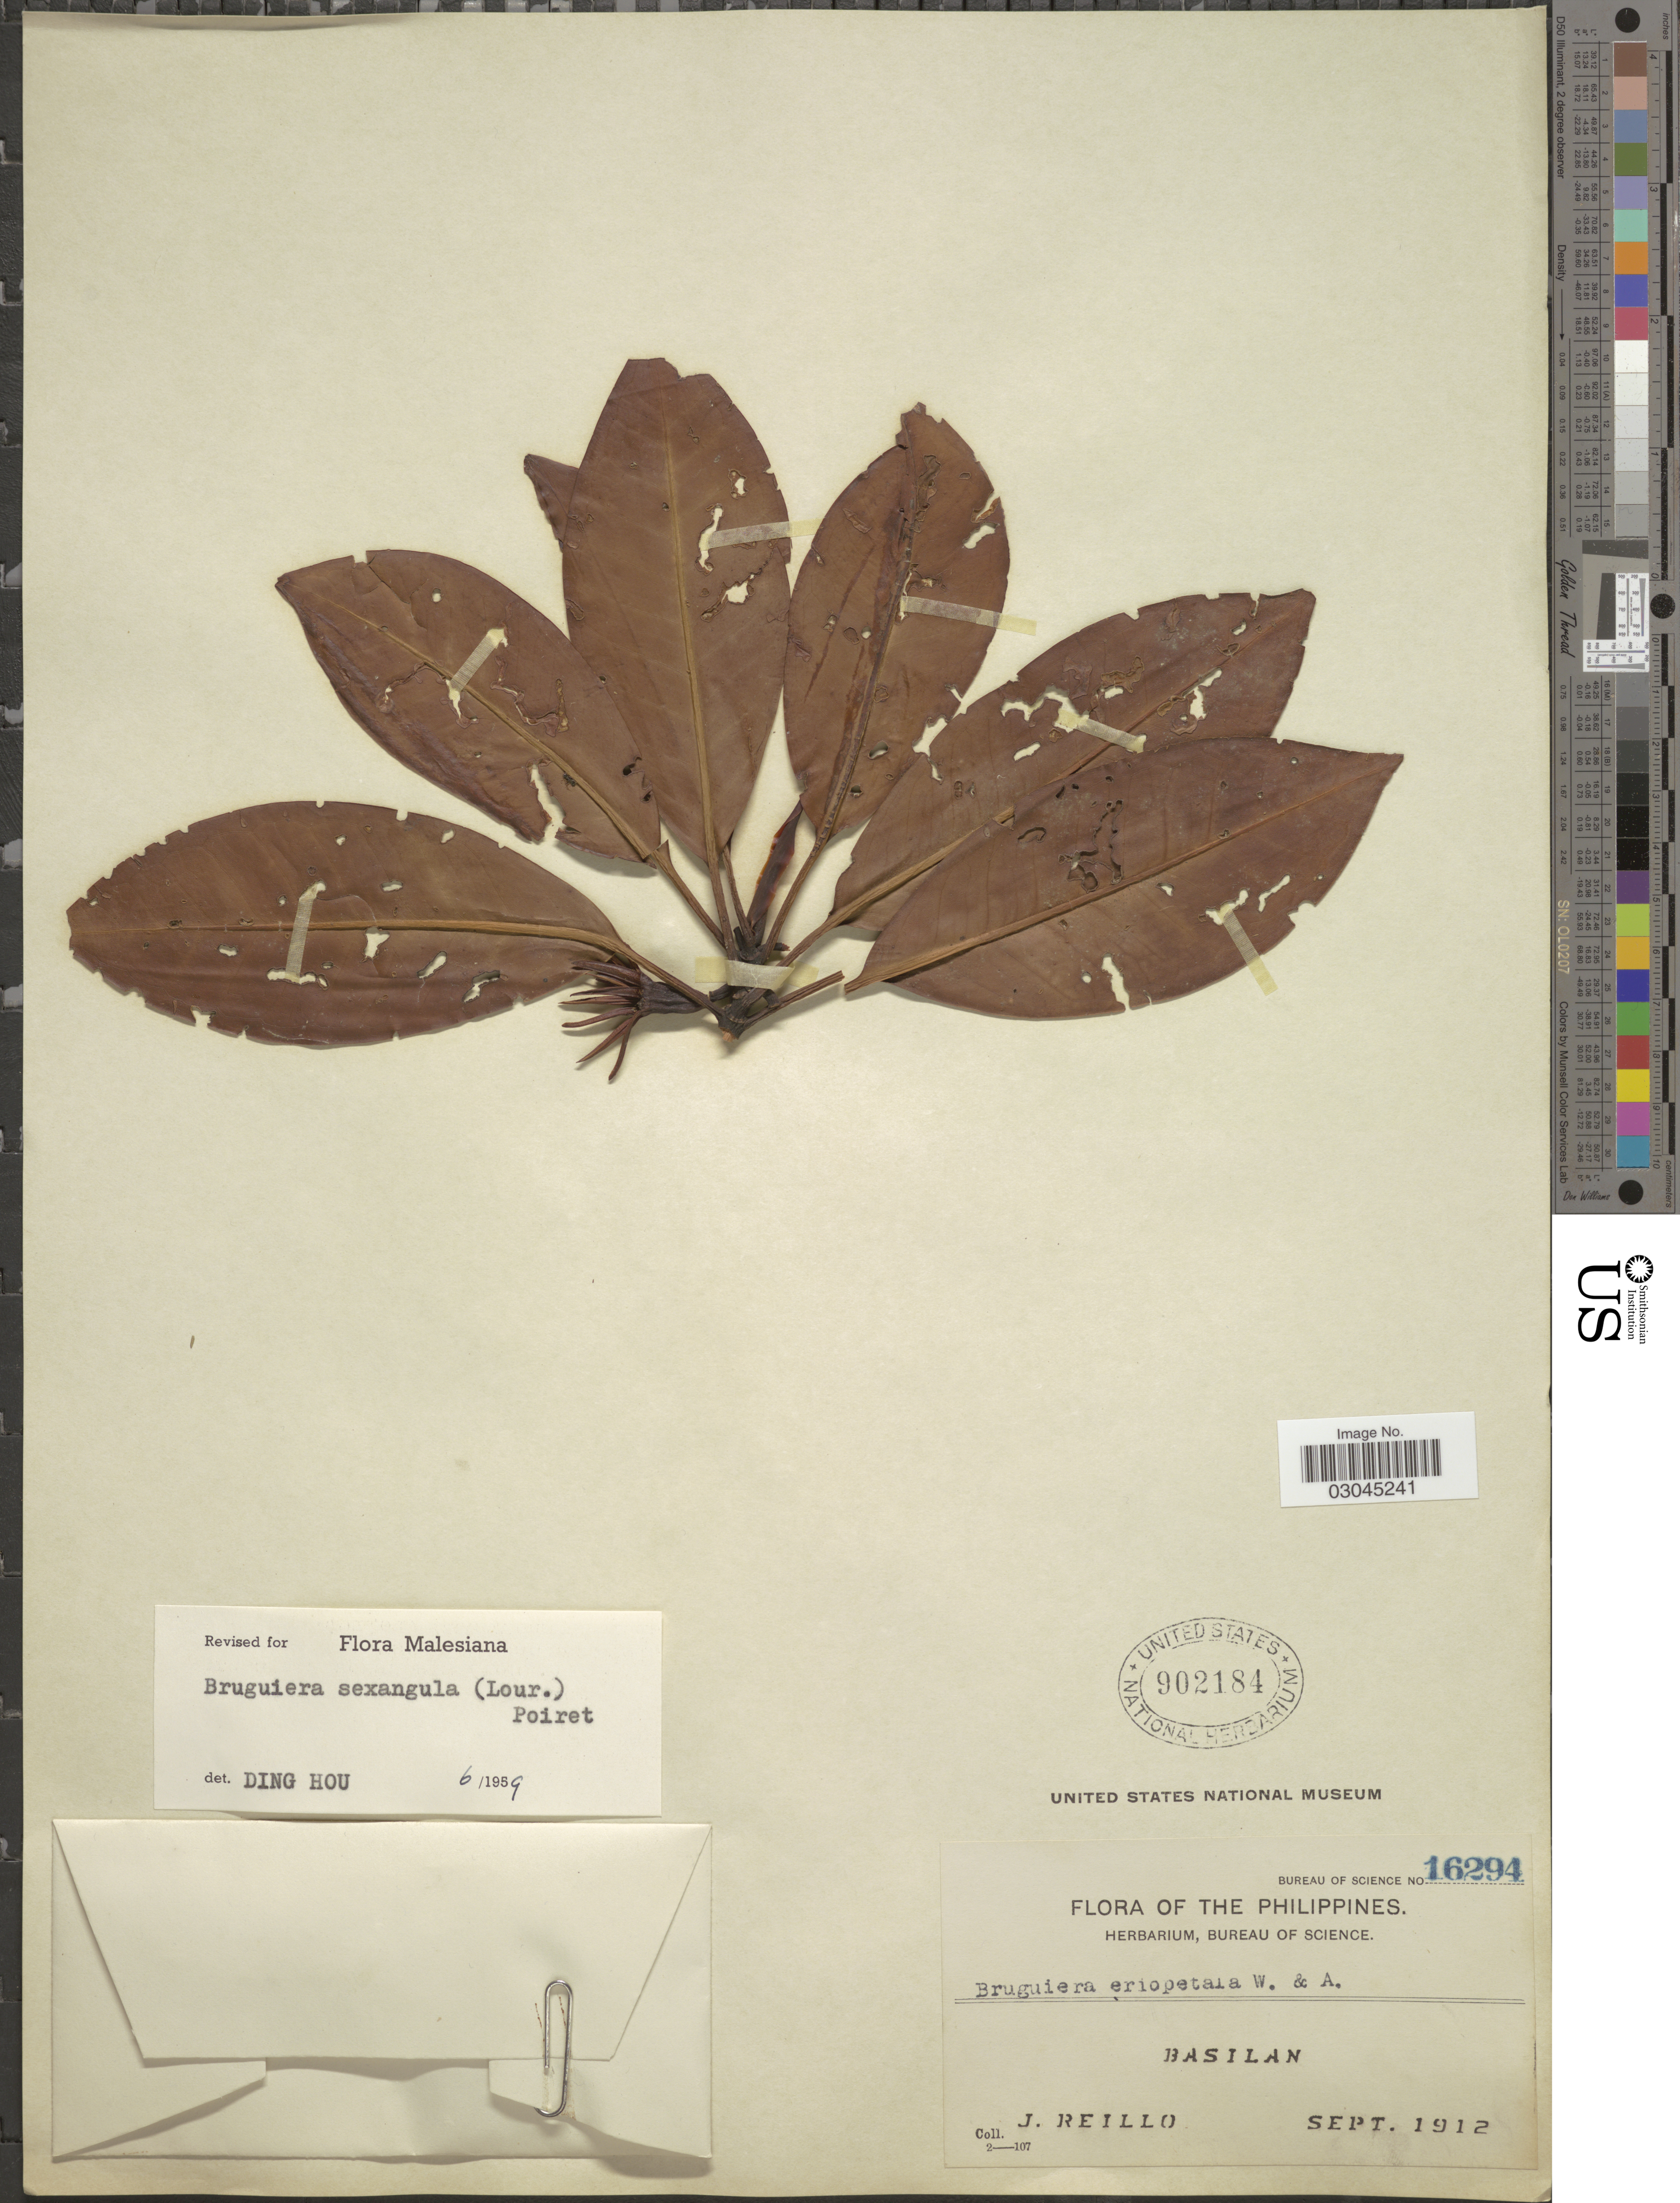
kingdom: Plantae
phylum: Tracheophyta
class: Magnoliopsida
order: Malpighiales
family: Rhizophoraceae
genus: Bruguiera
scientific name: Bruguiera sexangula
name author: (Lour.) Poir.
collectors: J. Reillo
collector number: Bureau of Science 16294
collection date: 1912-09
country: Philippines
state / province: Muslim Mindanao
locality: Basilan.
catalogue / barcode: US 902184